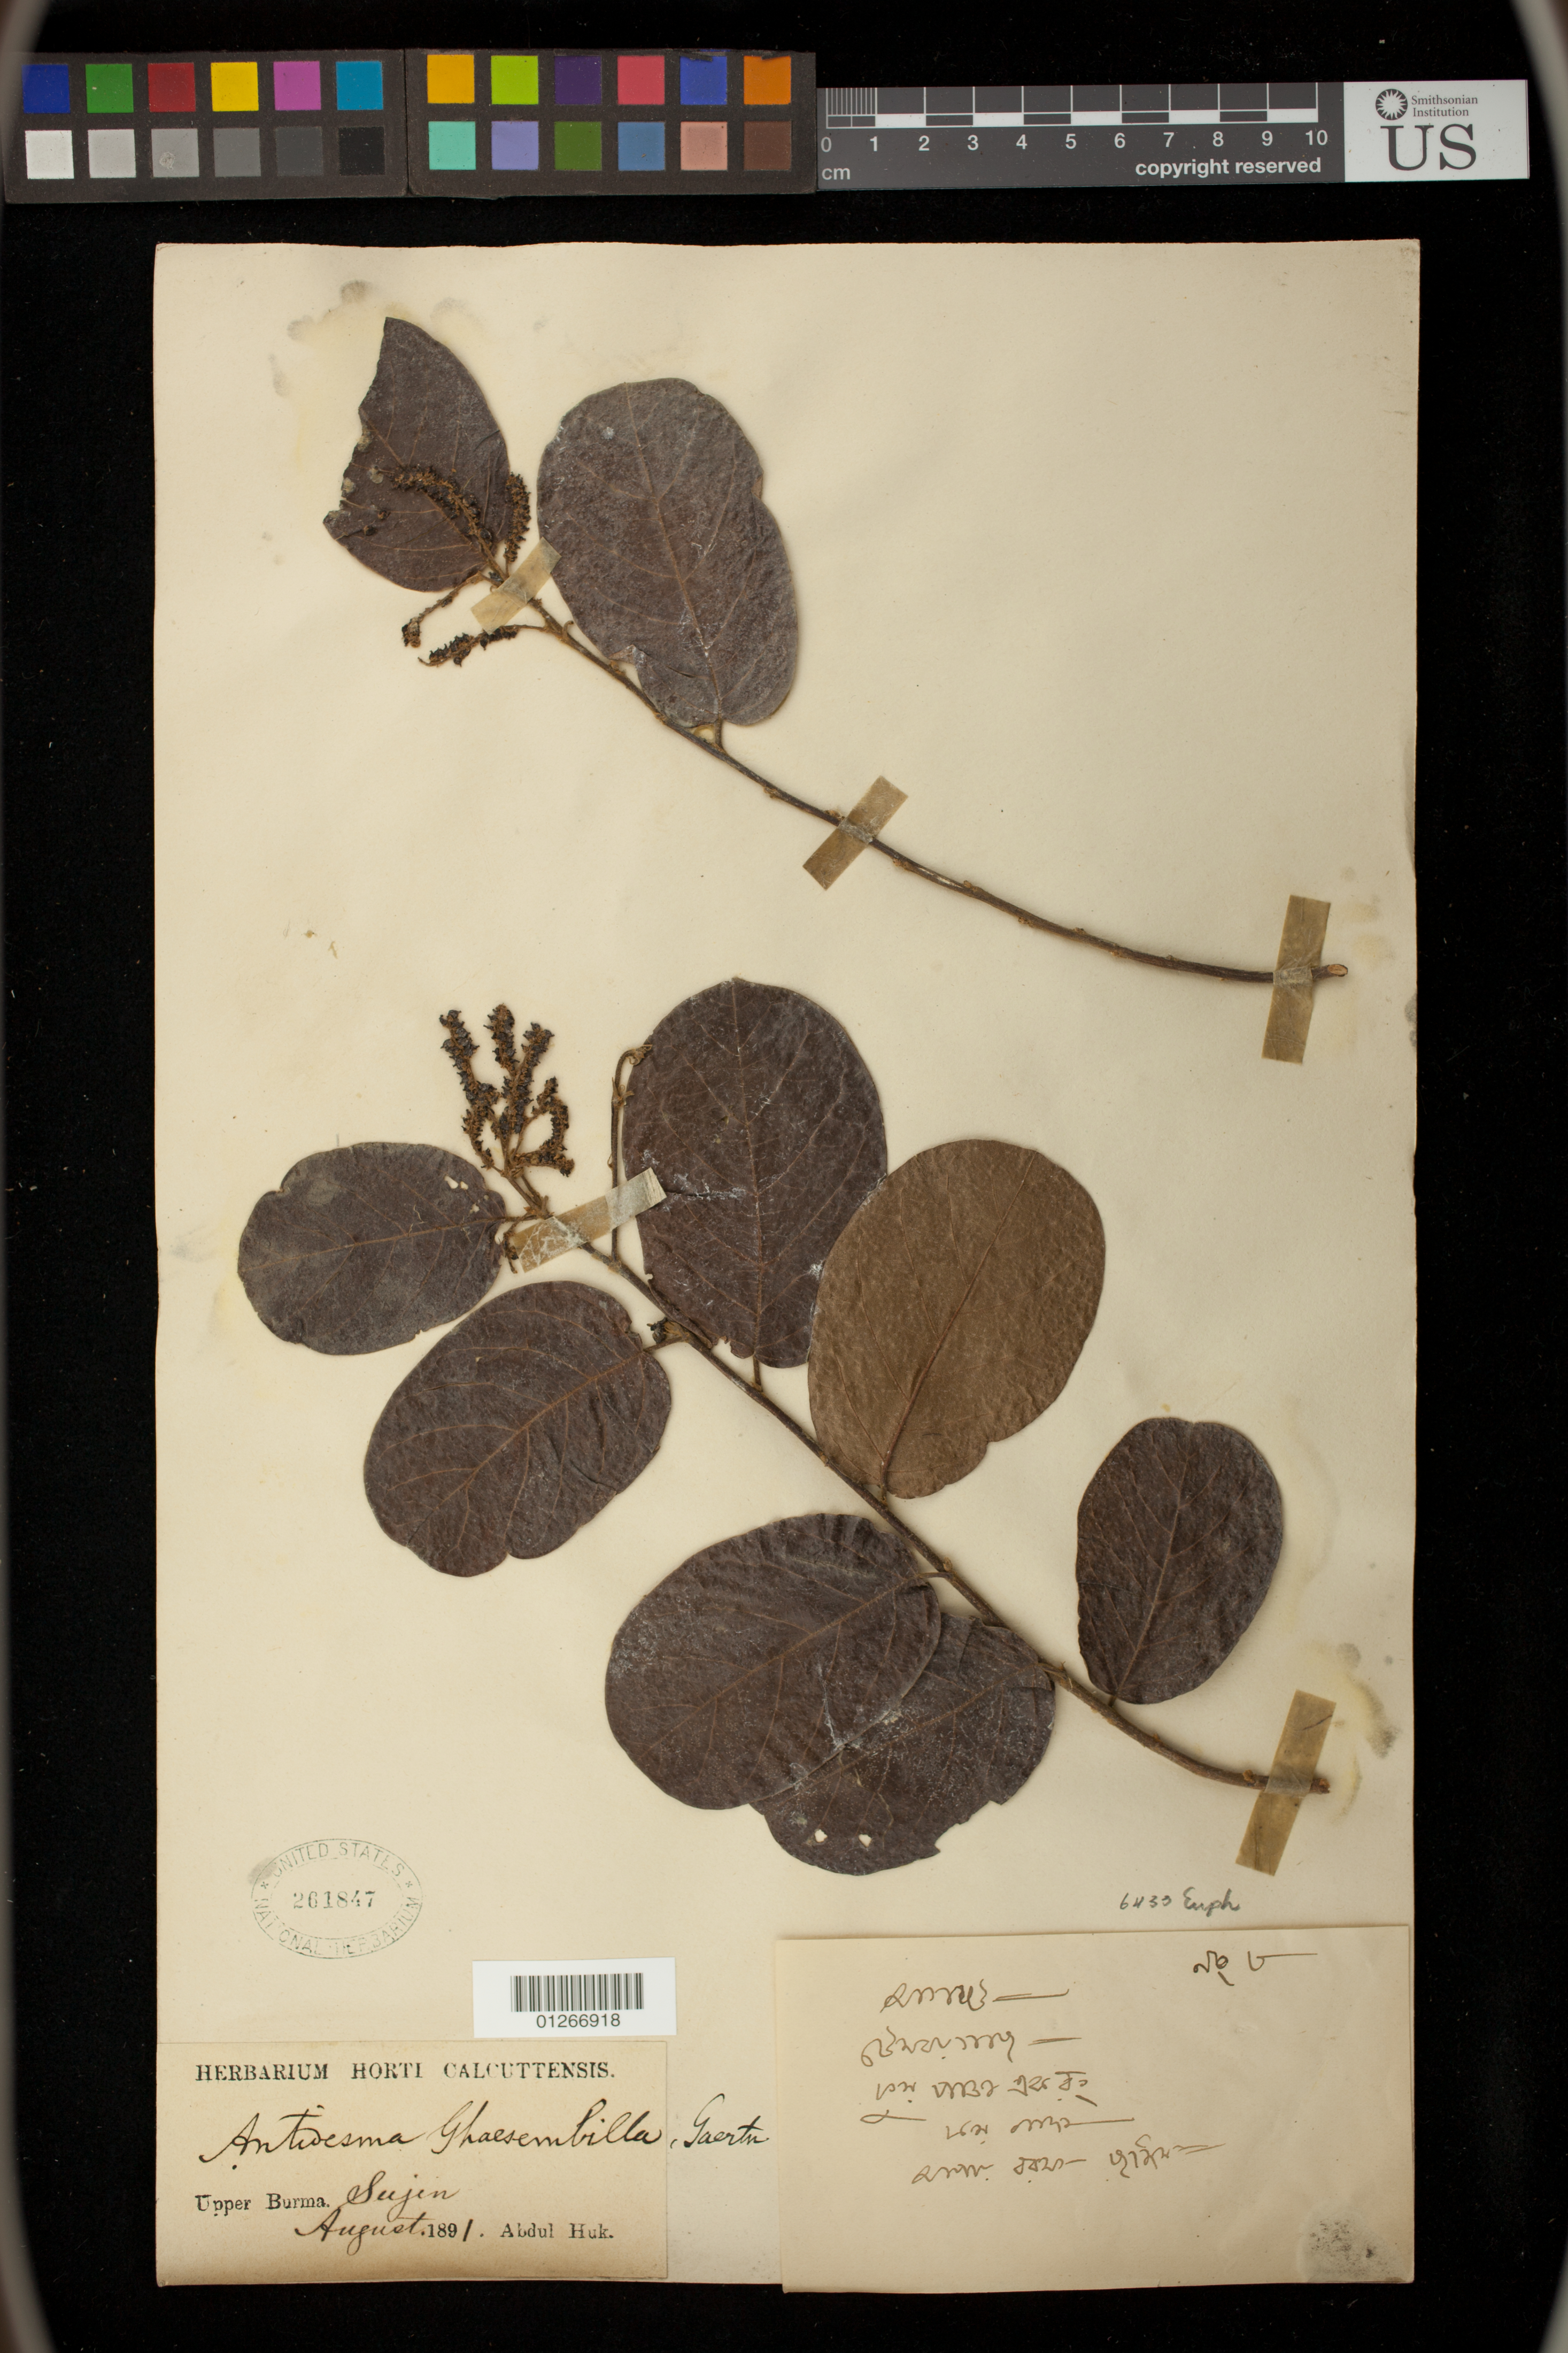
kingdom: Plantae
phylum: Tracheophyta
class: Magnoliopsida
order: Malpighiales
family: Phyllanthaceae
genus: Antidesma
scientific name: Antidesma ghaesembilla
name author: Gaertn.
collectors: A. Huk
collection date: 1891-08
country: Myanmar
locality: Upper Burma, Sujen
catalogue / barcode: US 261847